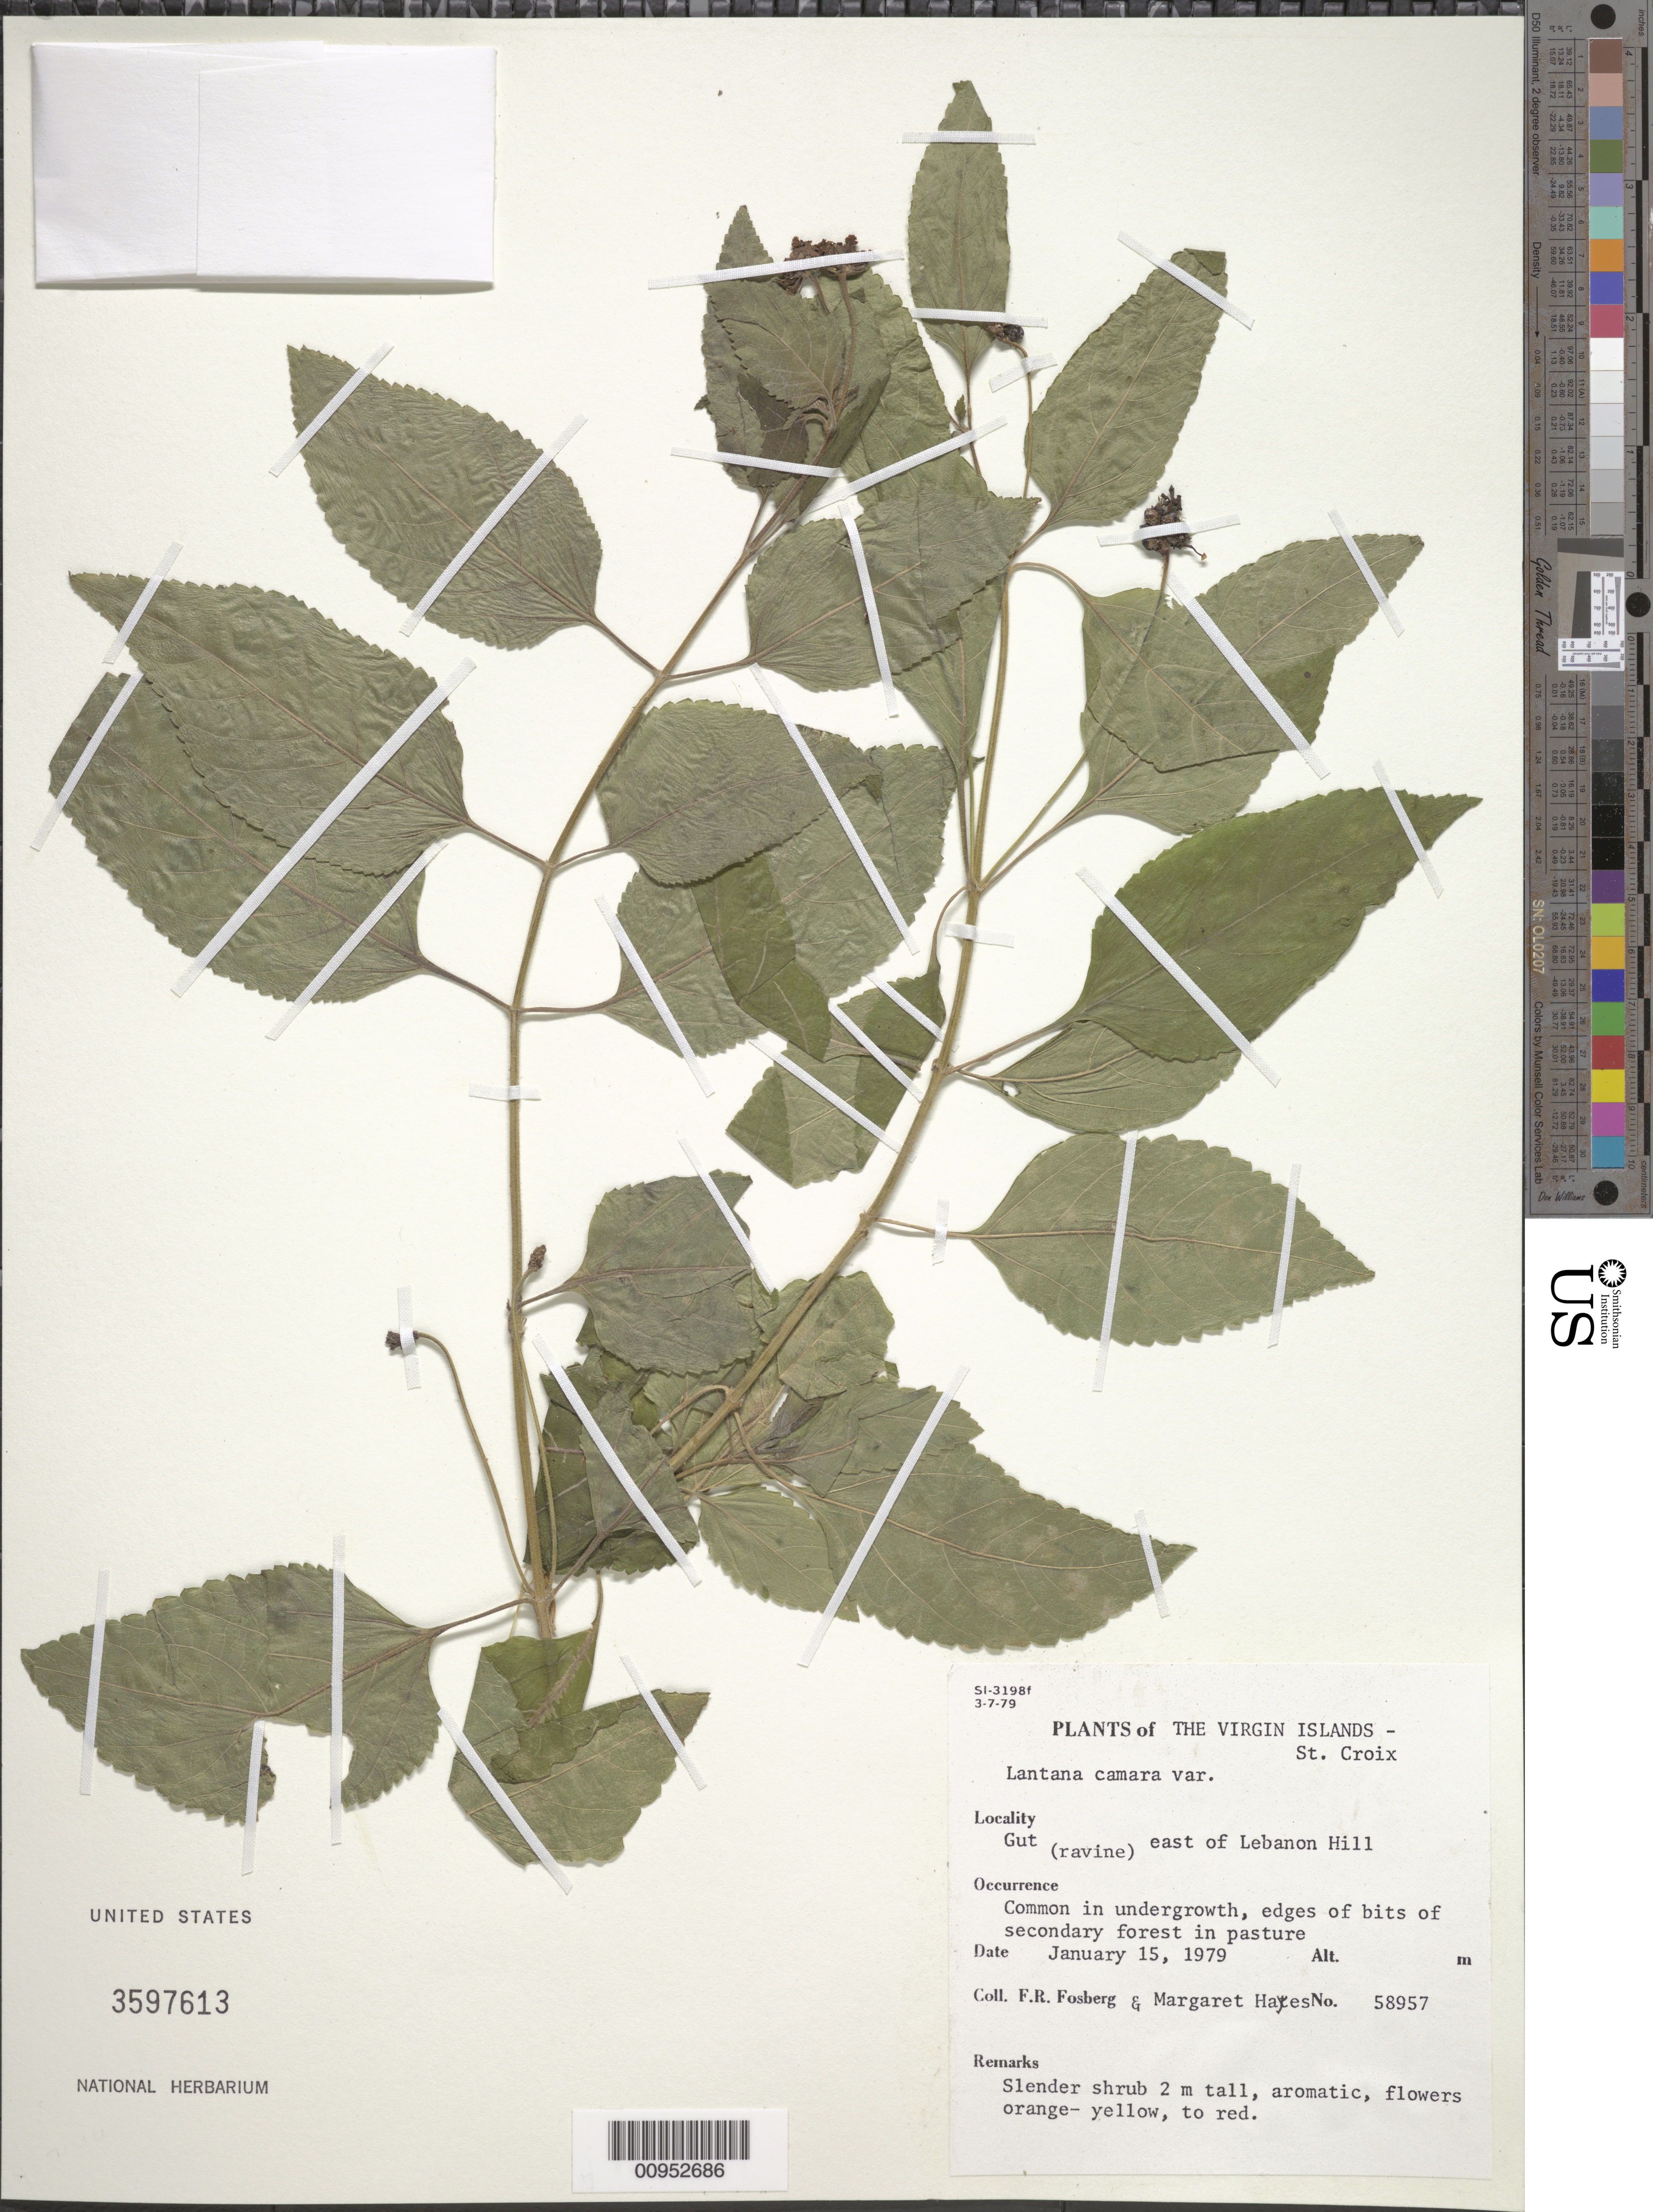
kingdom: Plantae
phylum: Tracheophyta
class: Magnoliopsida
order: Lamiales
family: Verbenaceae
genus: Lantana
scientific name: Lantana camara var. ?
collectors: F. R. Fosberg & M. Hayes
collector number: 58957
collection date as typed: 15 Jan 1979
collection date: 1979-01-15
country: U.S. Virgin Islands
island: St. Croix I.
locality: East of Lebanon Hill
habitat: Common in undergrowth, edges of bits of secondary forest in pasture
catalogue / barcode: US 3597613